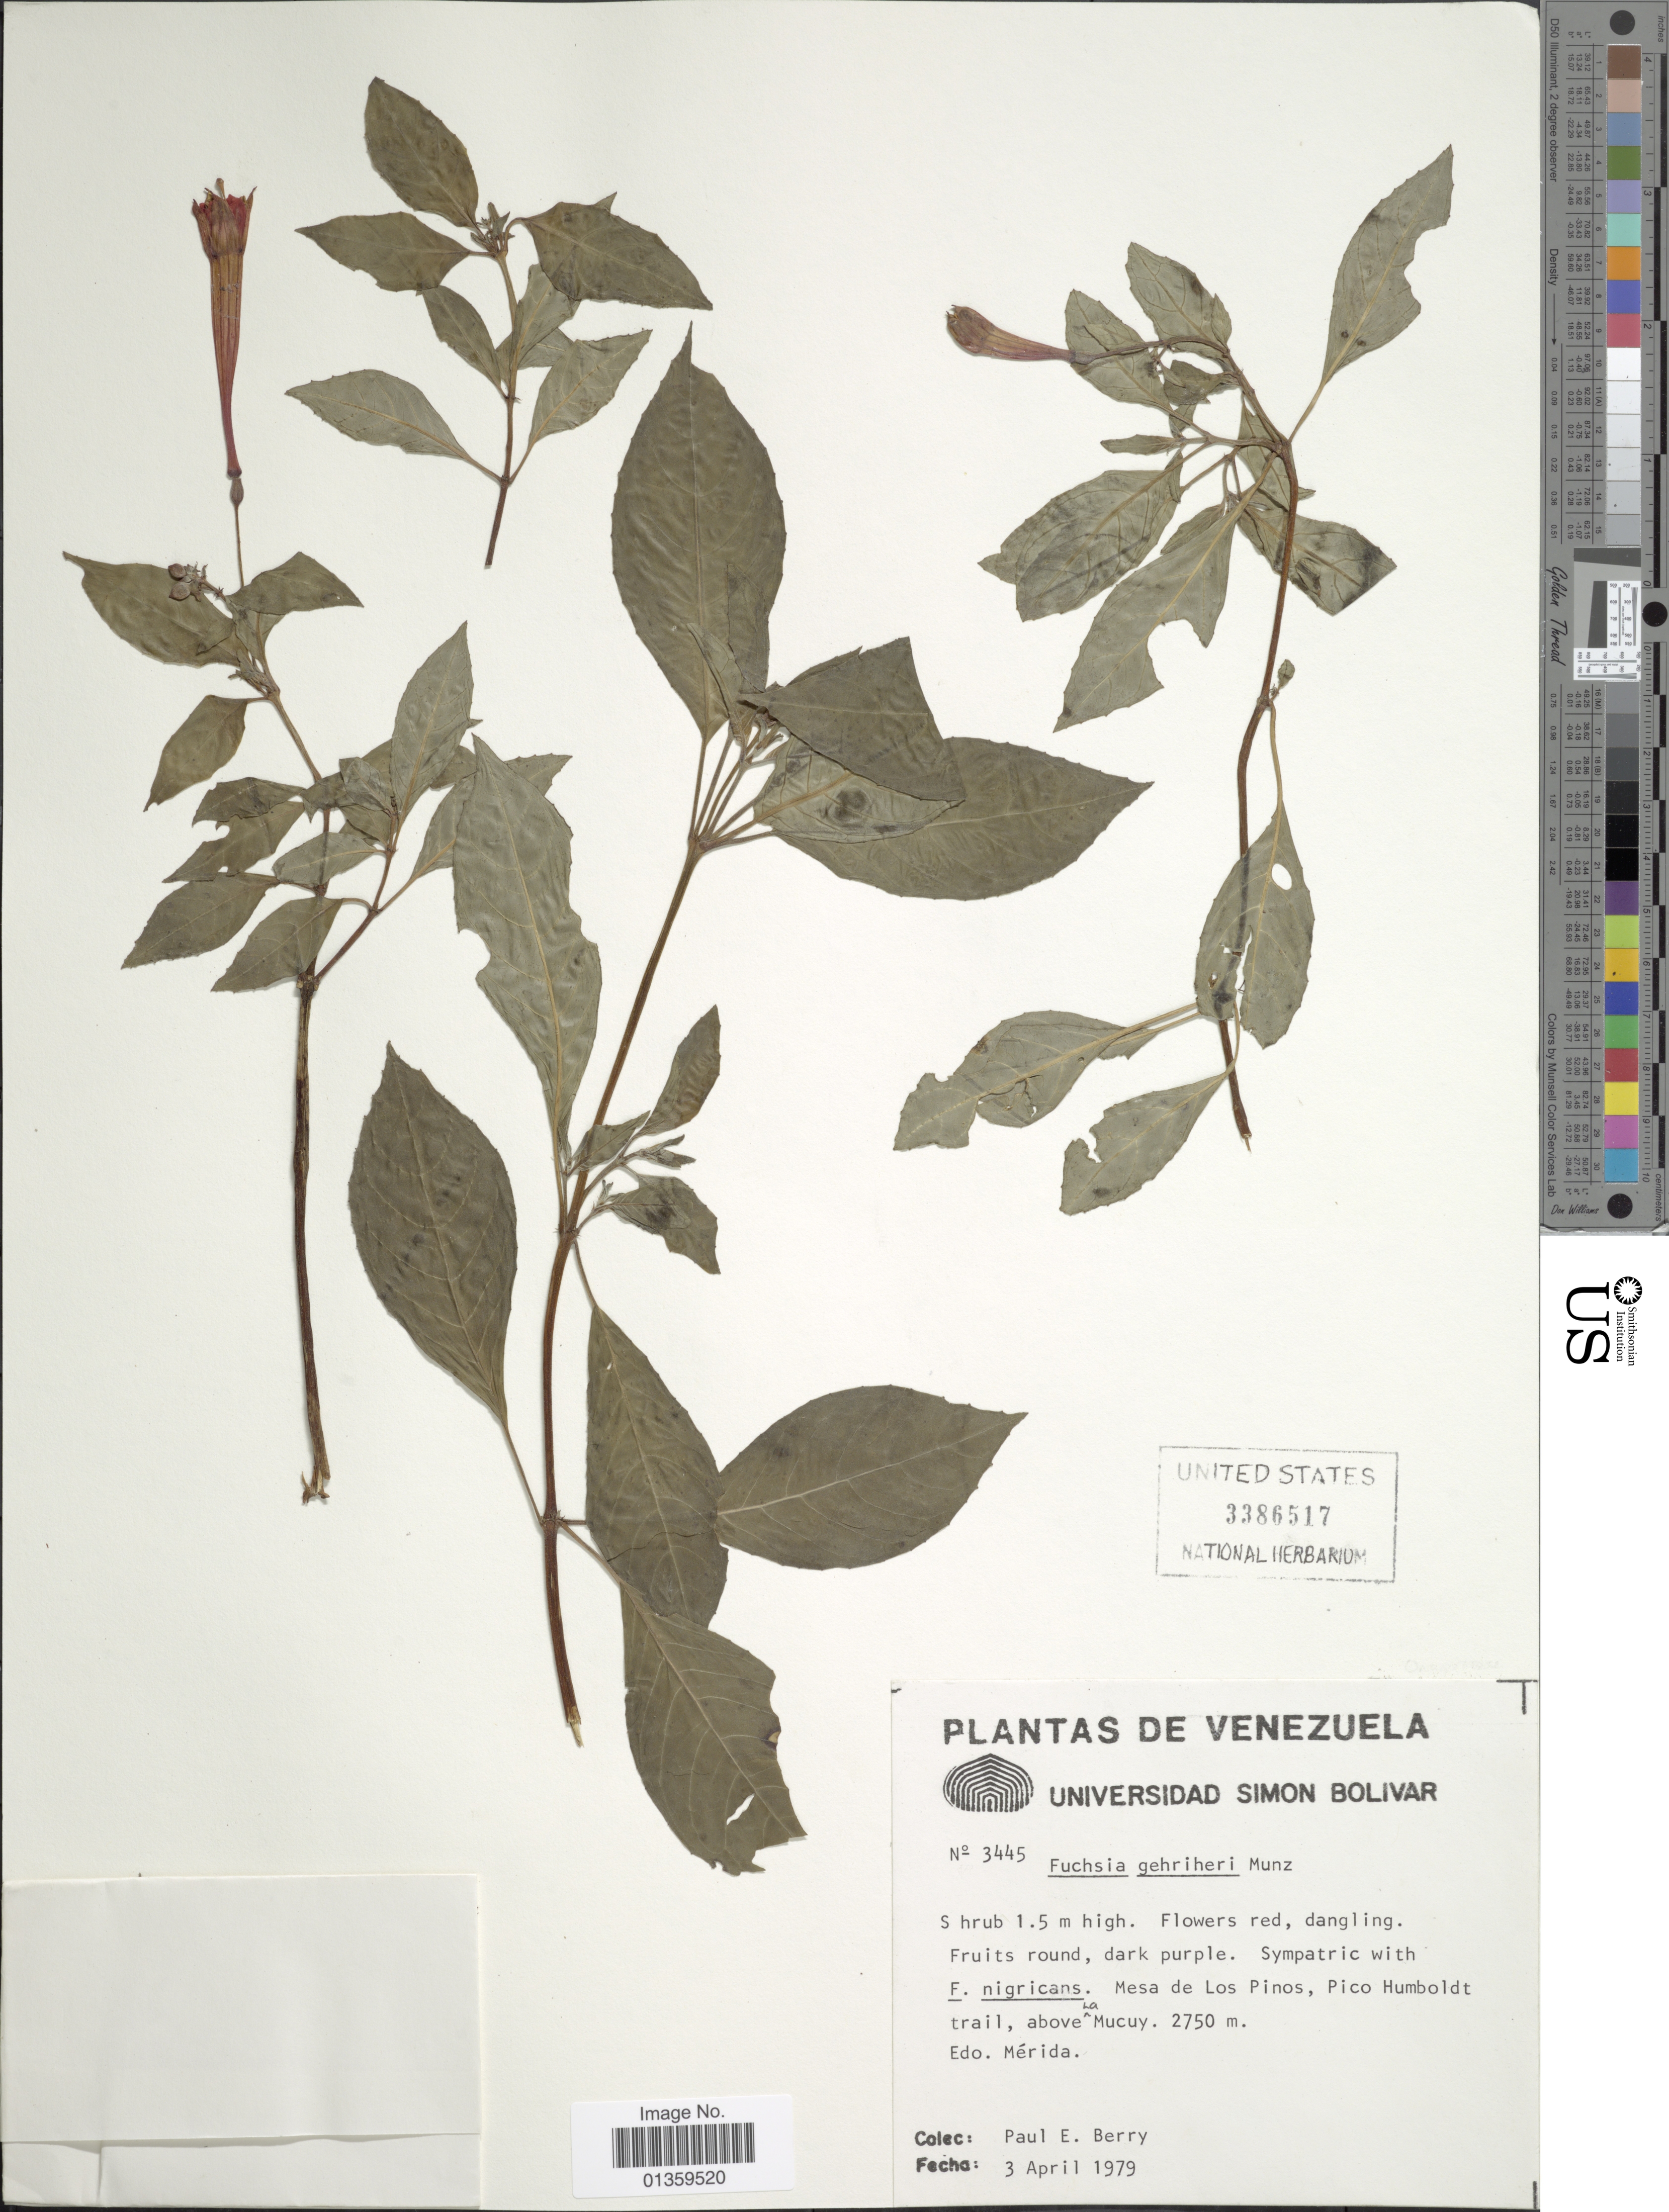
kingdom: Plantae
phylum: Tracheophyta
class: Magnoliopsida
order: Myrtales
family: Onagraceae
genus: Fuchsia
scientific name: Fuchsia gehrigeri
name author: Munz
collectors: P. E. Berry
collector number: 3445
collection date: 1979-04-03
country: Venezuela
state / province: Mérida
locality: Mesa de Los Pinos, Pico Humboldt trail, above La Mucuy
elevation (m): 2750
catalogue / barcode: US 3386517